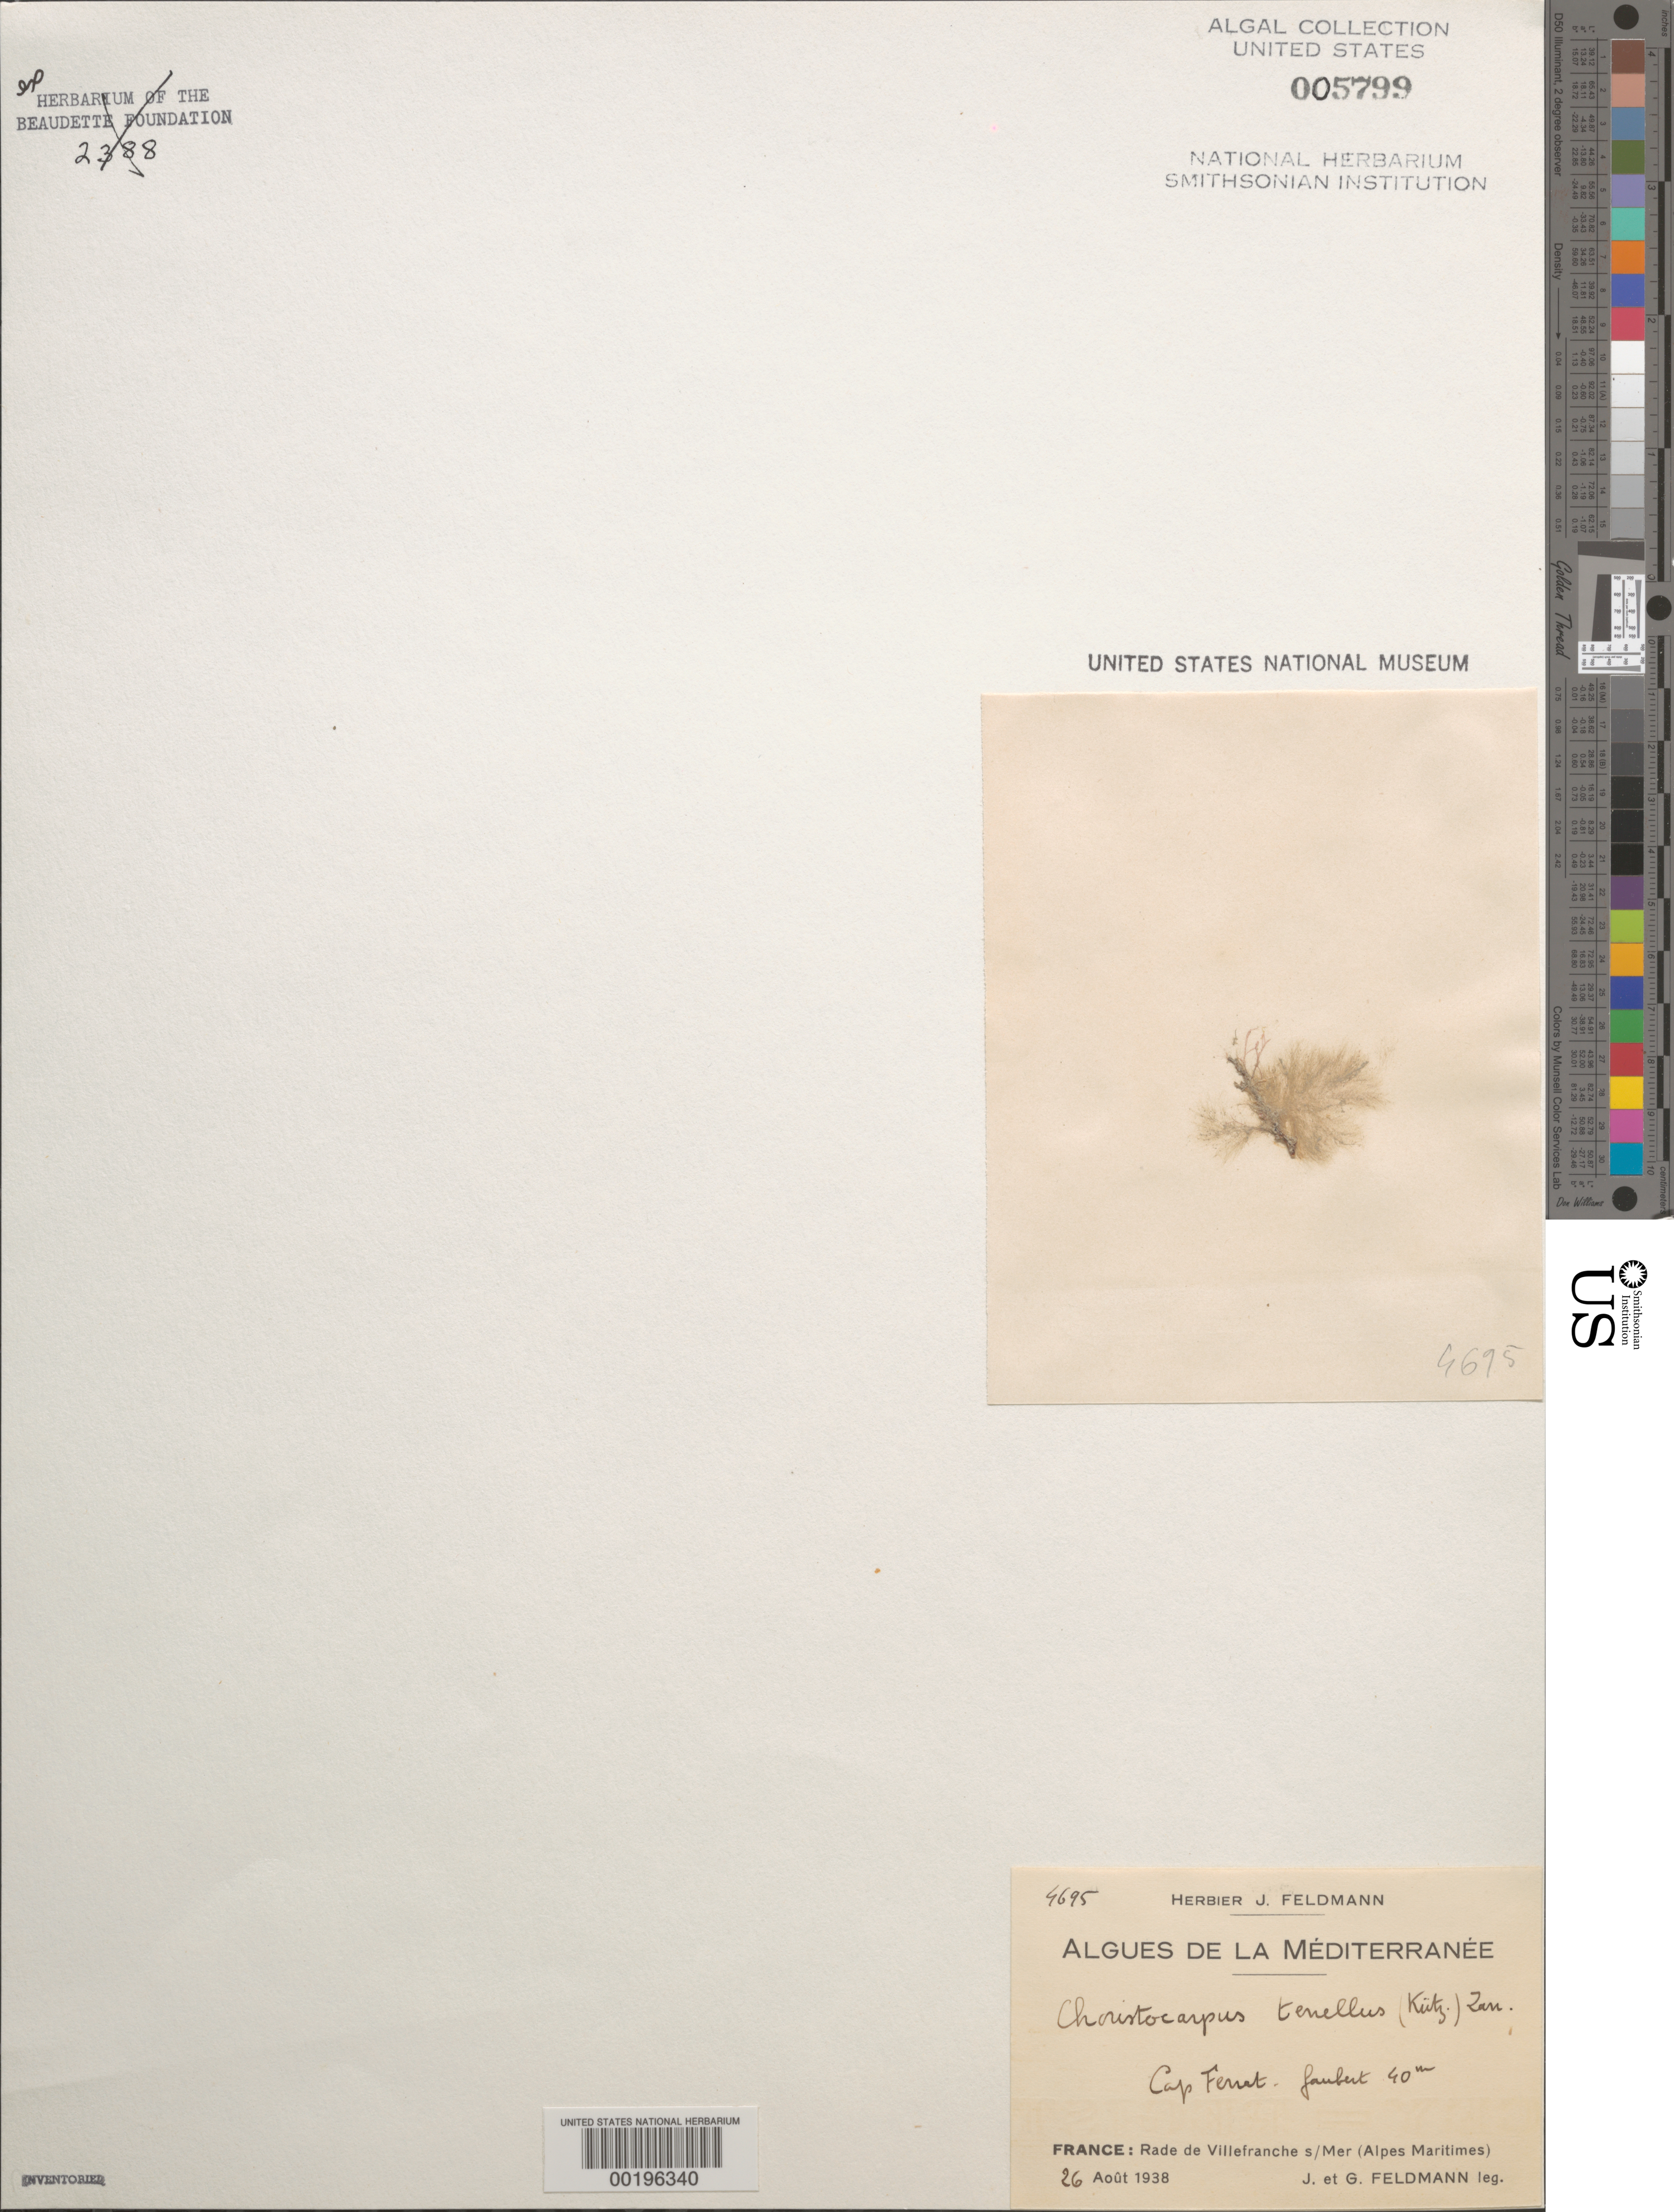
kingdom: Chromista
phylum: Ochrophyta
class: Phaeophyceae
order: Discosporangiales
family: Choristocarpaceae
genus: Choristocarpus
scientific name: Choristocarpus tenellus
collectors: J. Feldmann & G. Feldmann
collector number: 4695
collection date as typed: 26 Aug 1938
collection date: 1938-08-26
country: France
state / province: Provence-Alpes-Côte d'Azur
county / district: Alpes-Maritimes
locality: Cap Ferrat, Villefranche sur Mer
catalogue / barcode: US 5799